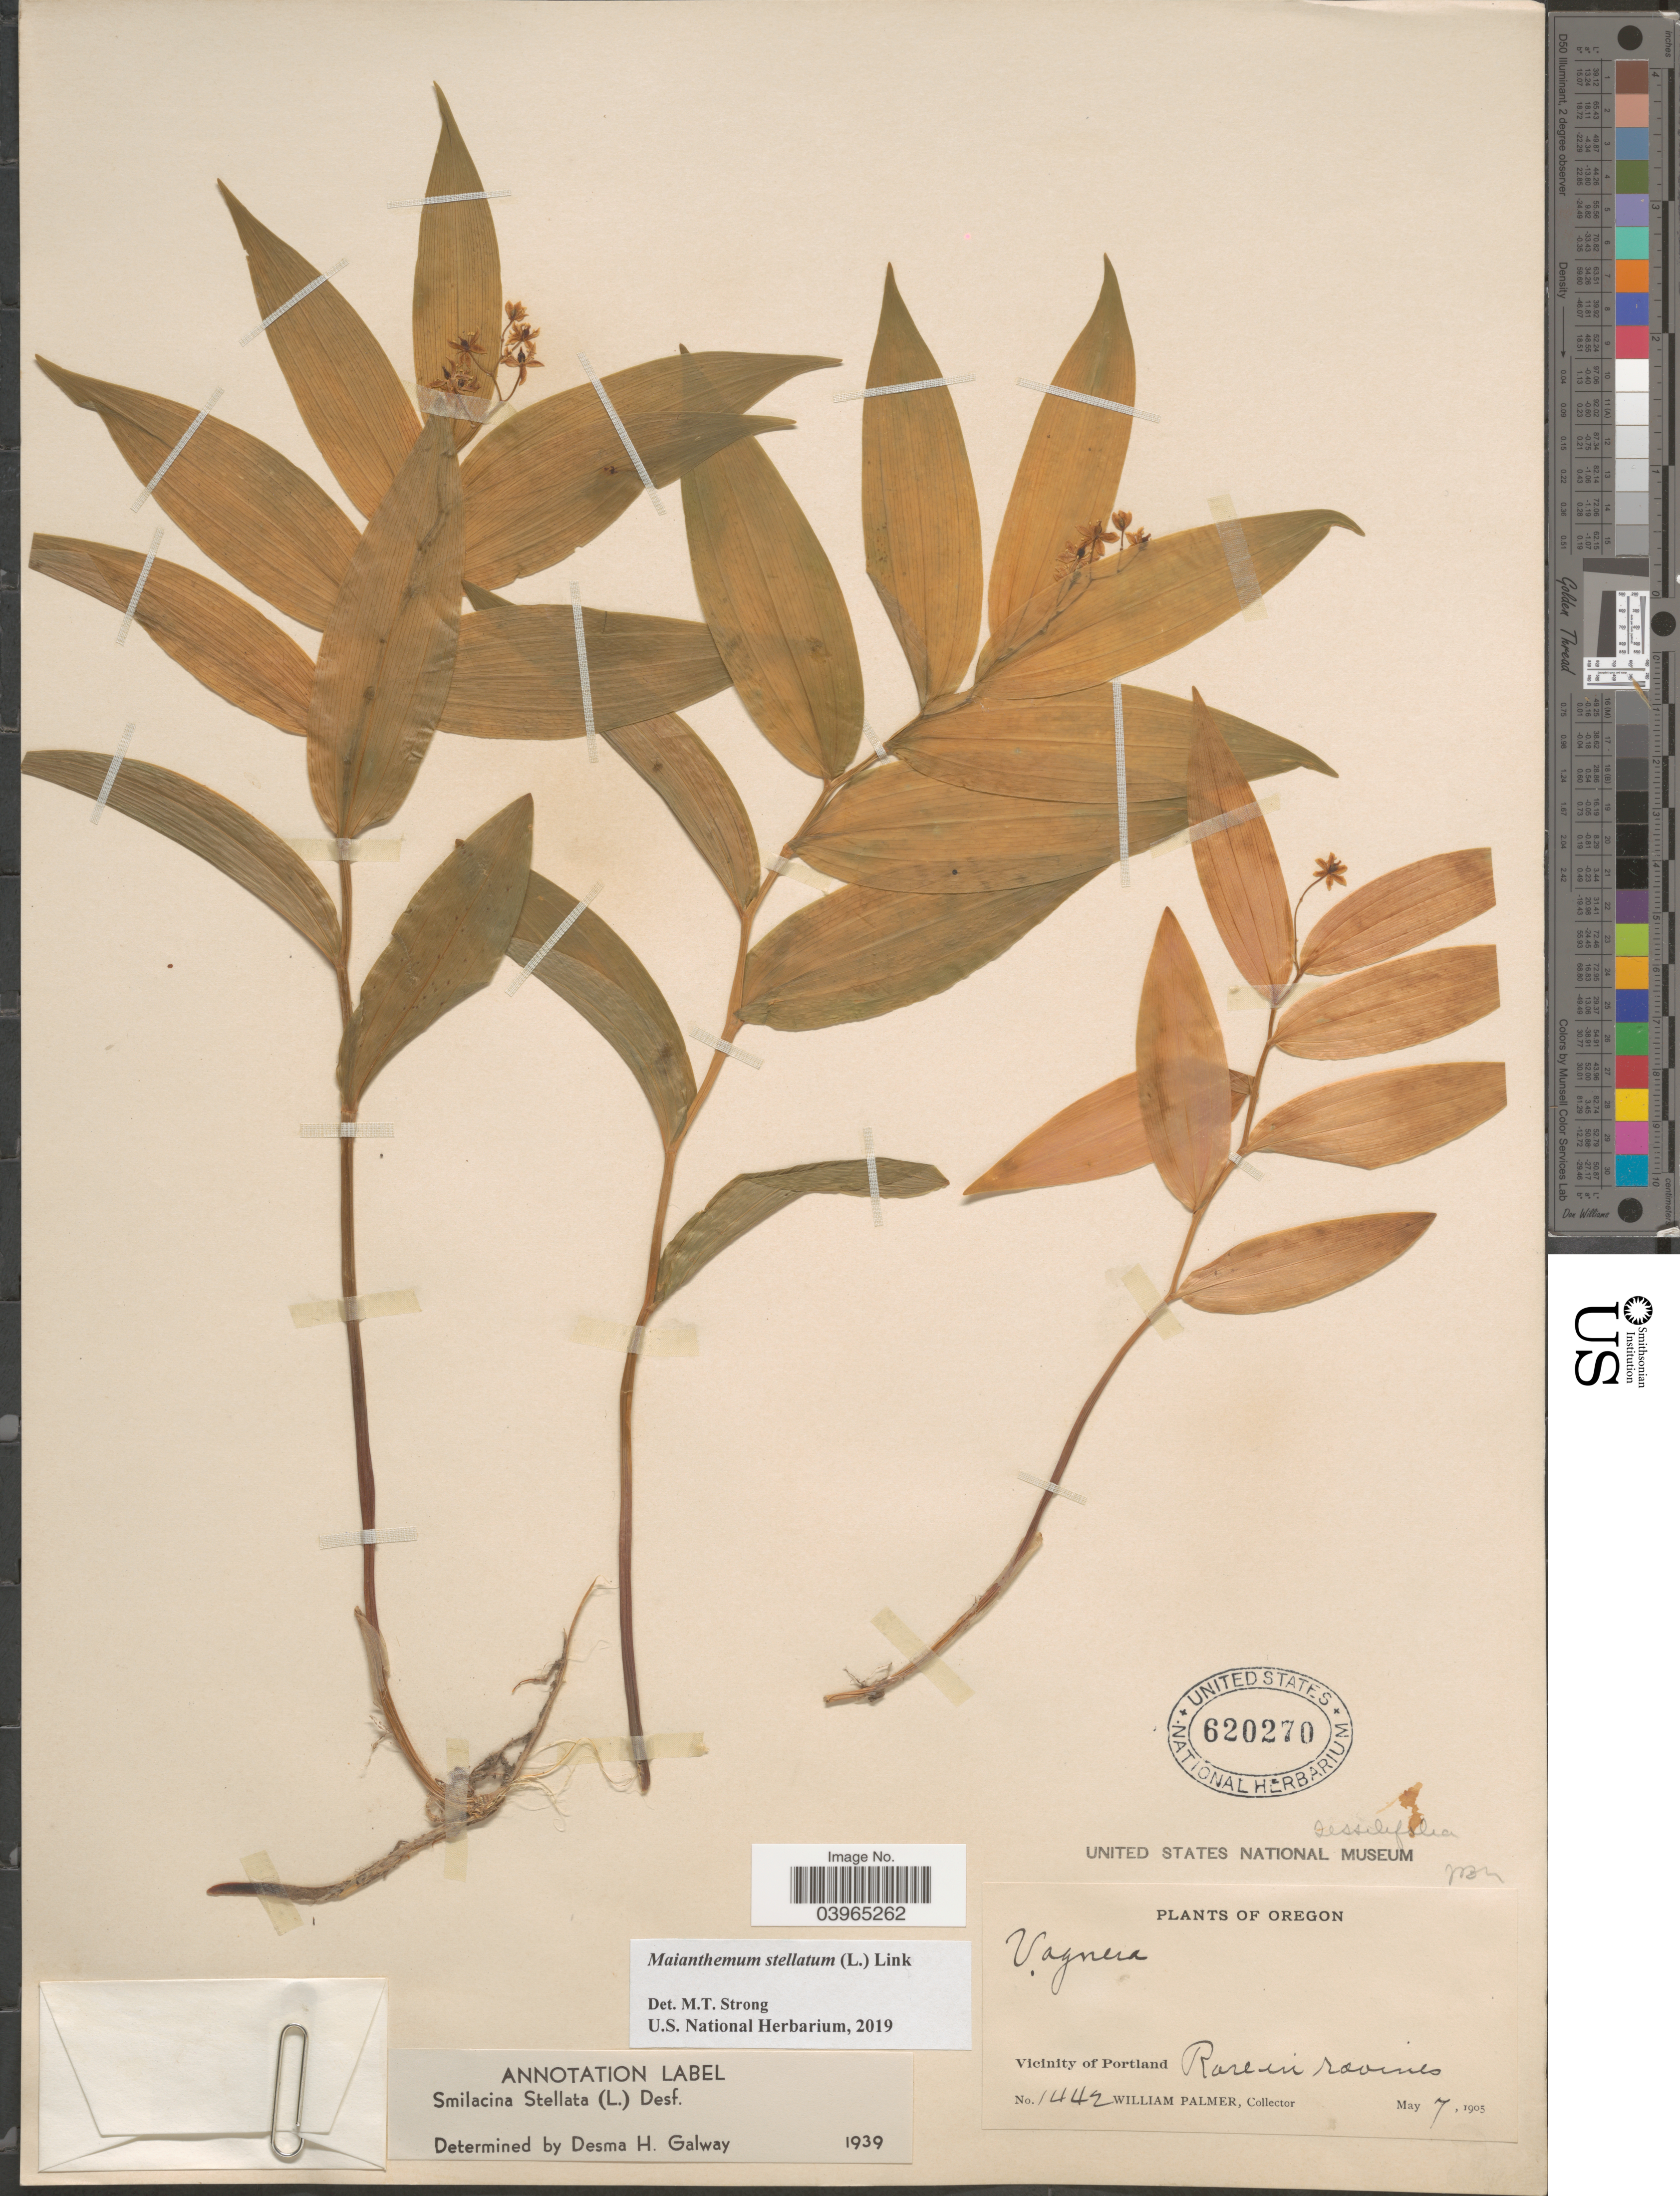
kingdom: Plantae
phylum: Tracheophyta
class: Liliopsida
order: Asparagales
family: Asparagaceae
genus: Maianthemum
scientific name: Maianthemum stellatum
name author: (L.) Link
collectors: W. Palmer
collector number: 1442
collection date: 1905-05-07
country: United States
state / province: Oregon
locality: Vicinity of Portland.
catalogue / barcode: US 620270